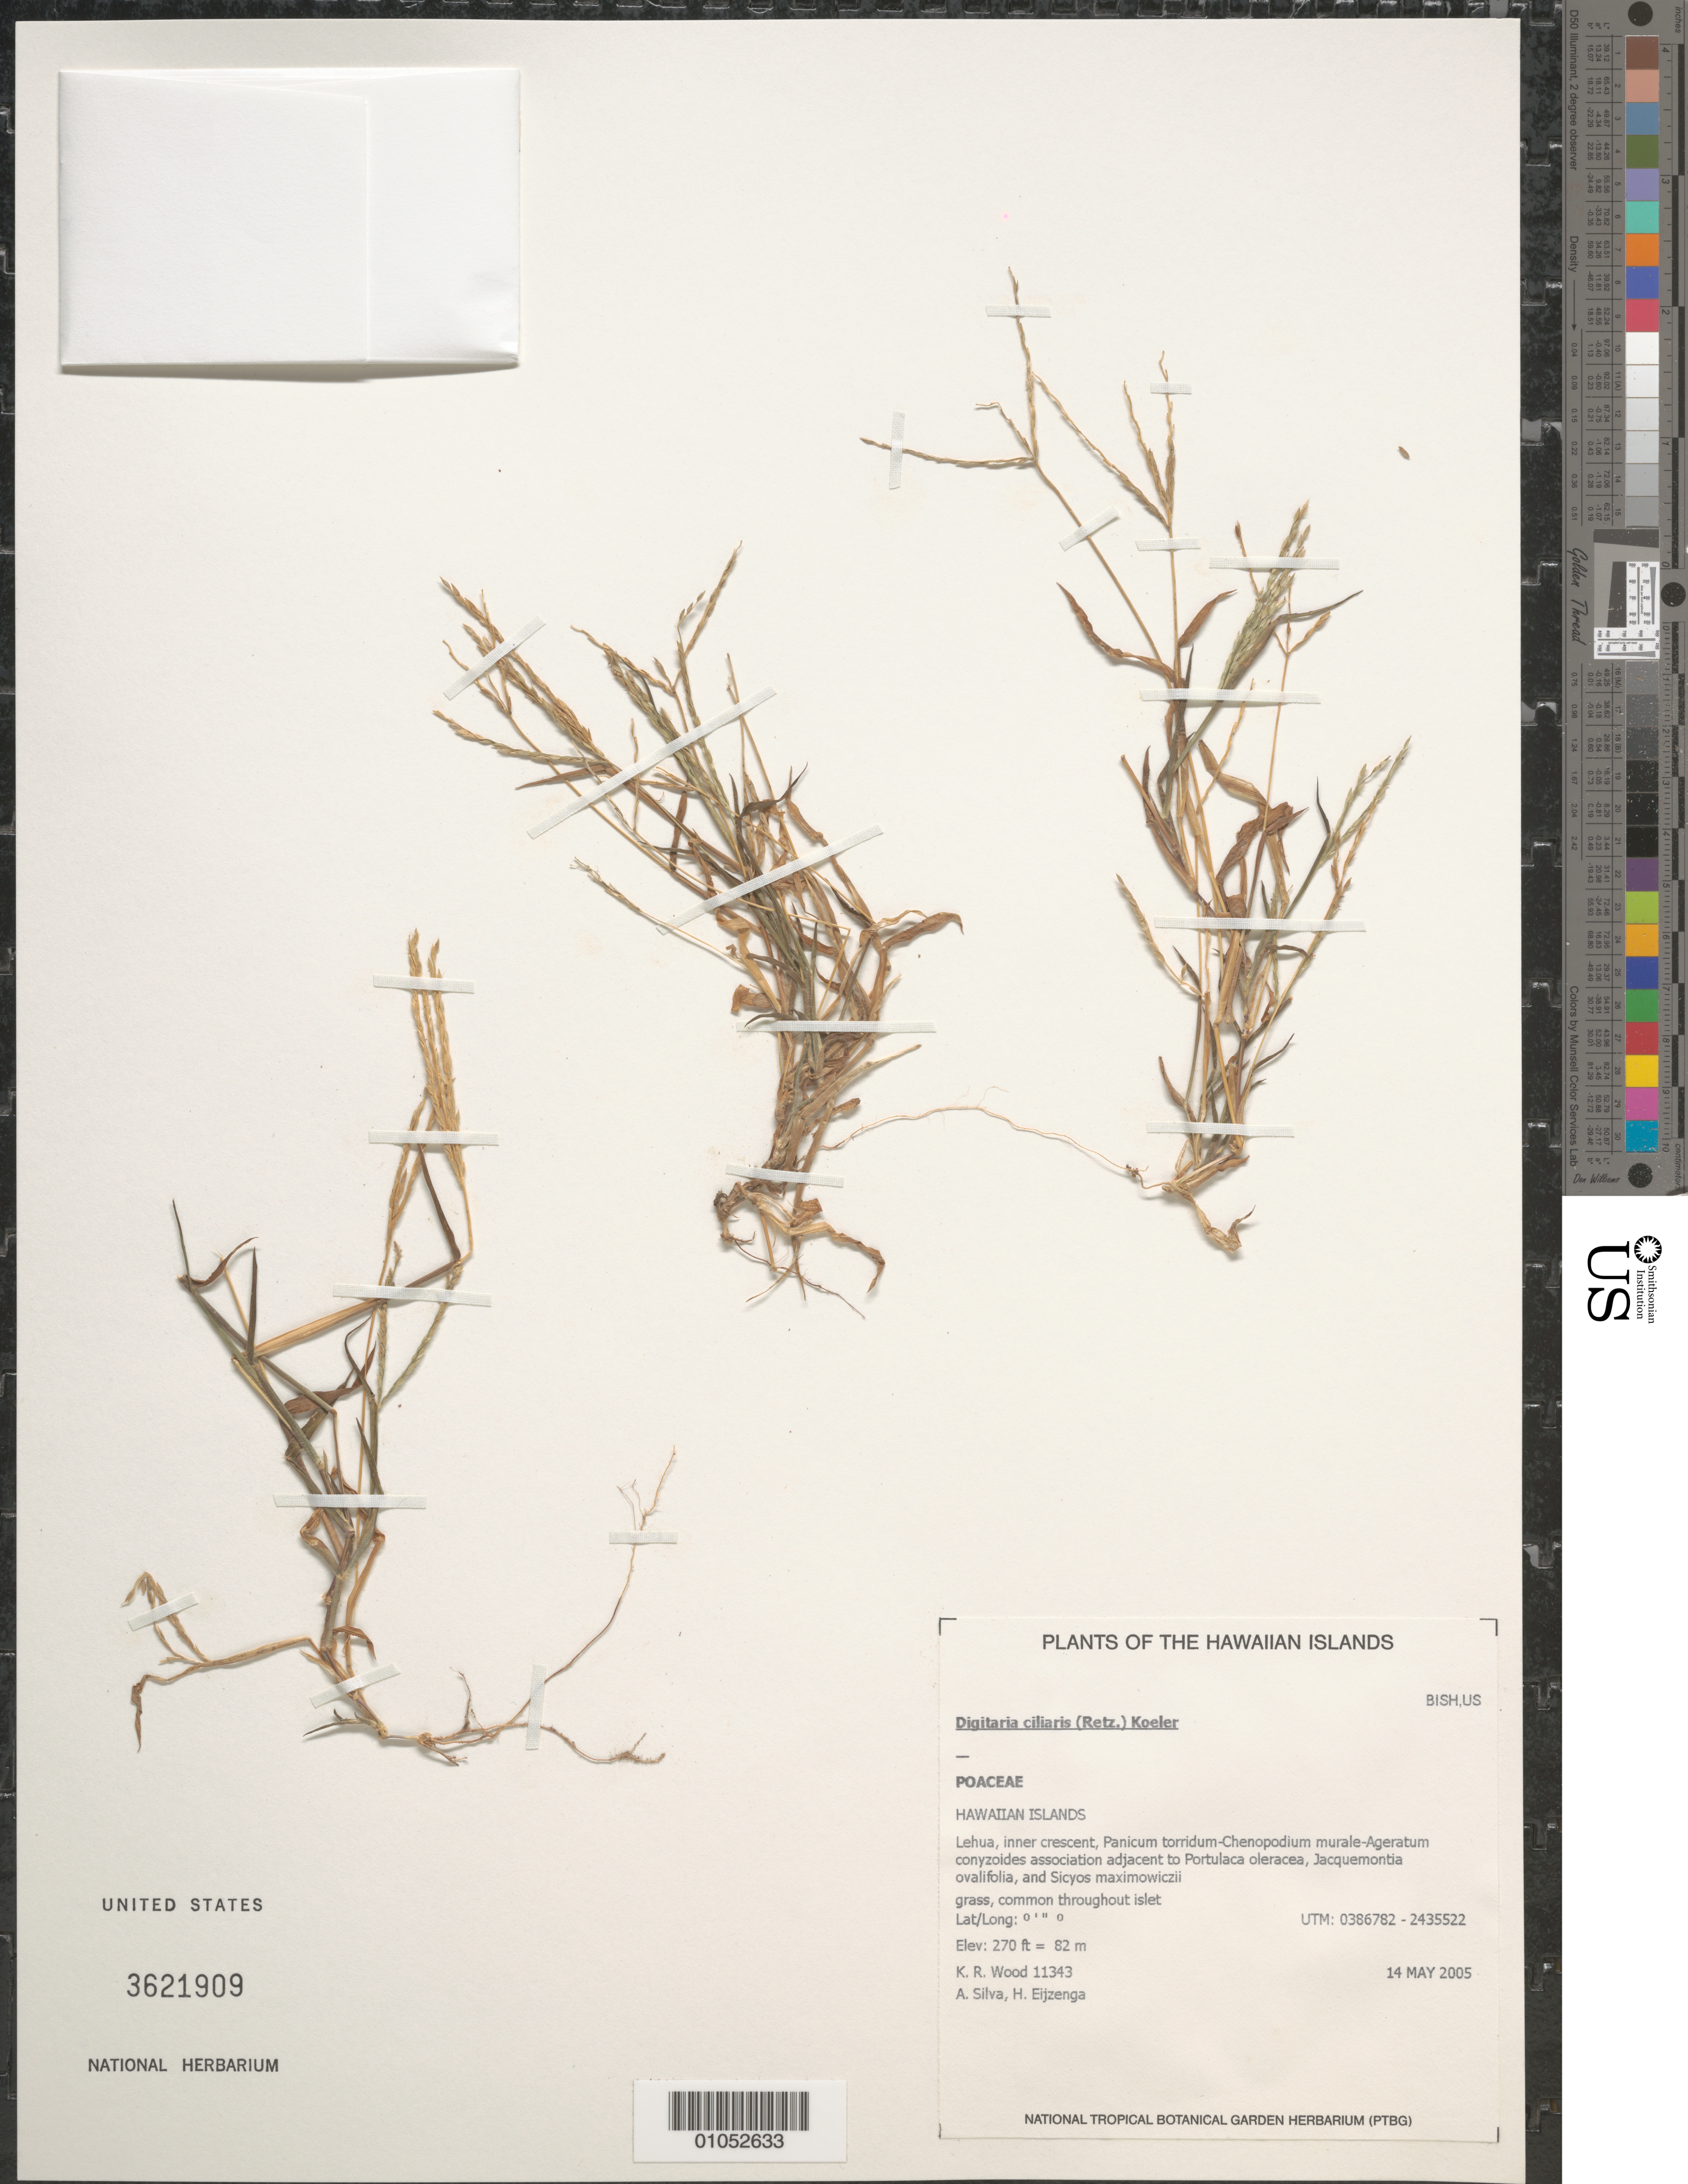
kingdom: Plantae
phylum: Tracheophyta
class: Liliopsida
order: Poales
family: Poaceae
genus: Digitaria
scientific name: Digitaria ciliaris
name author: (Retz.) Koeler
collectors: K. R. Wood, A. Silva & H. Eijzenga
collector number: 11343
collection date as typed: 14 May 2005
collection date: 2005-05-14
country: United States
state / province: Hawaii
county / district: Kauai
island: Lehua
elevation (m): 82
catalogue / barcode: US 3621909